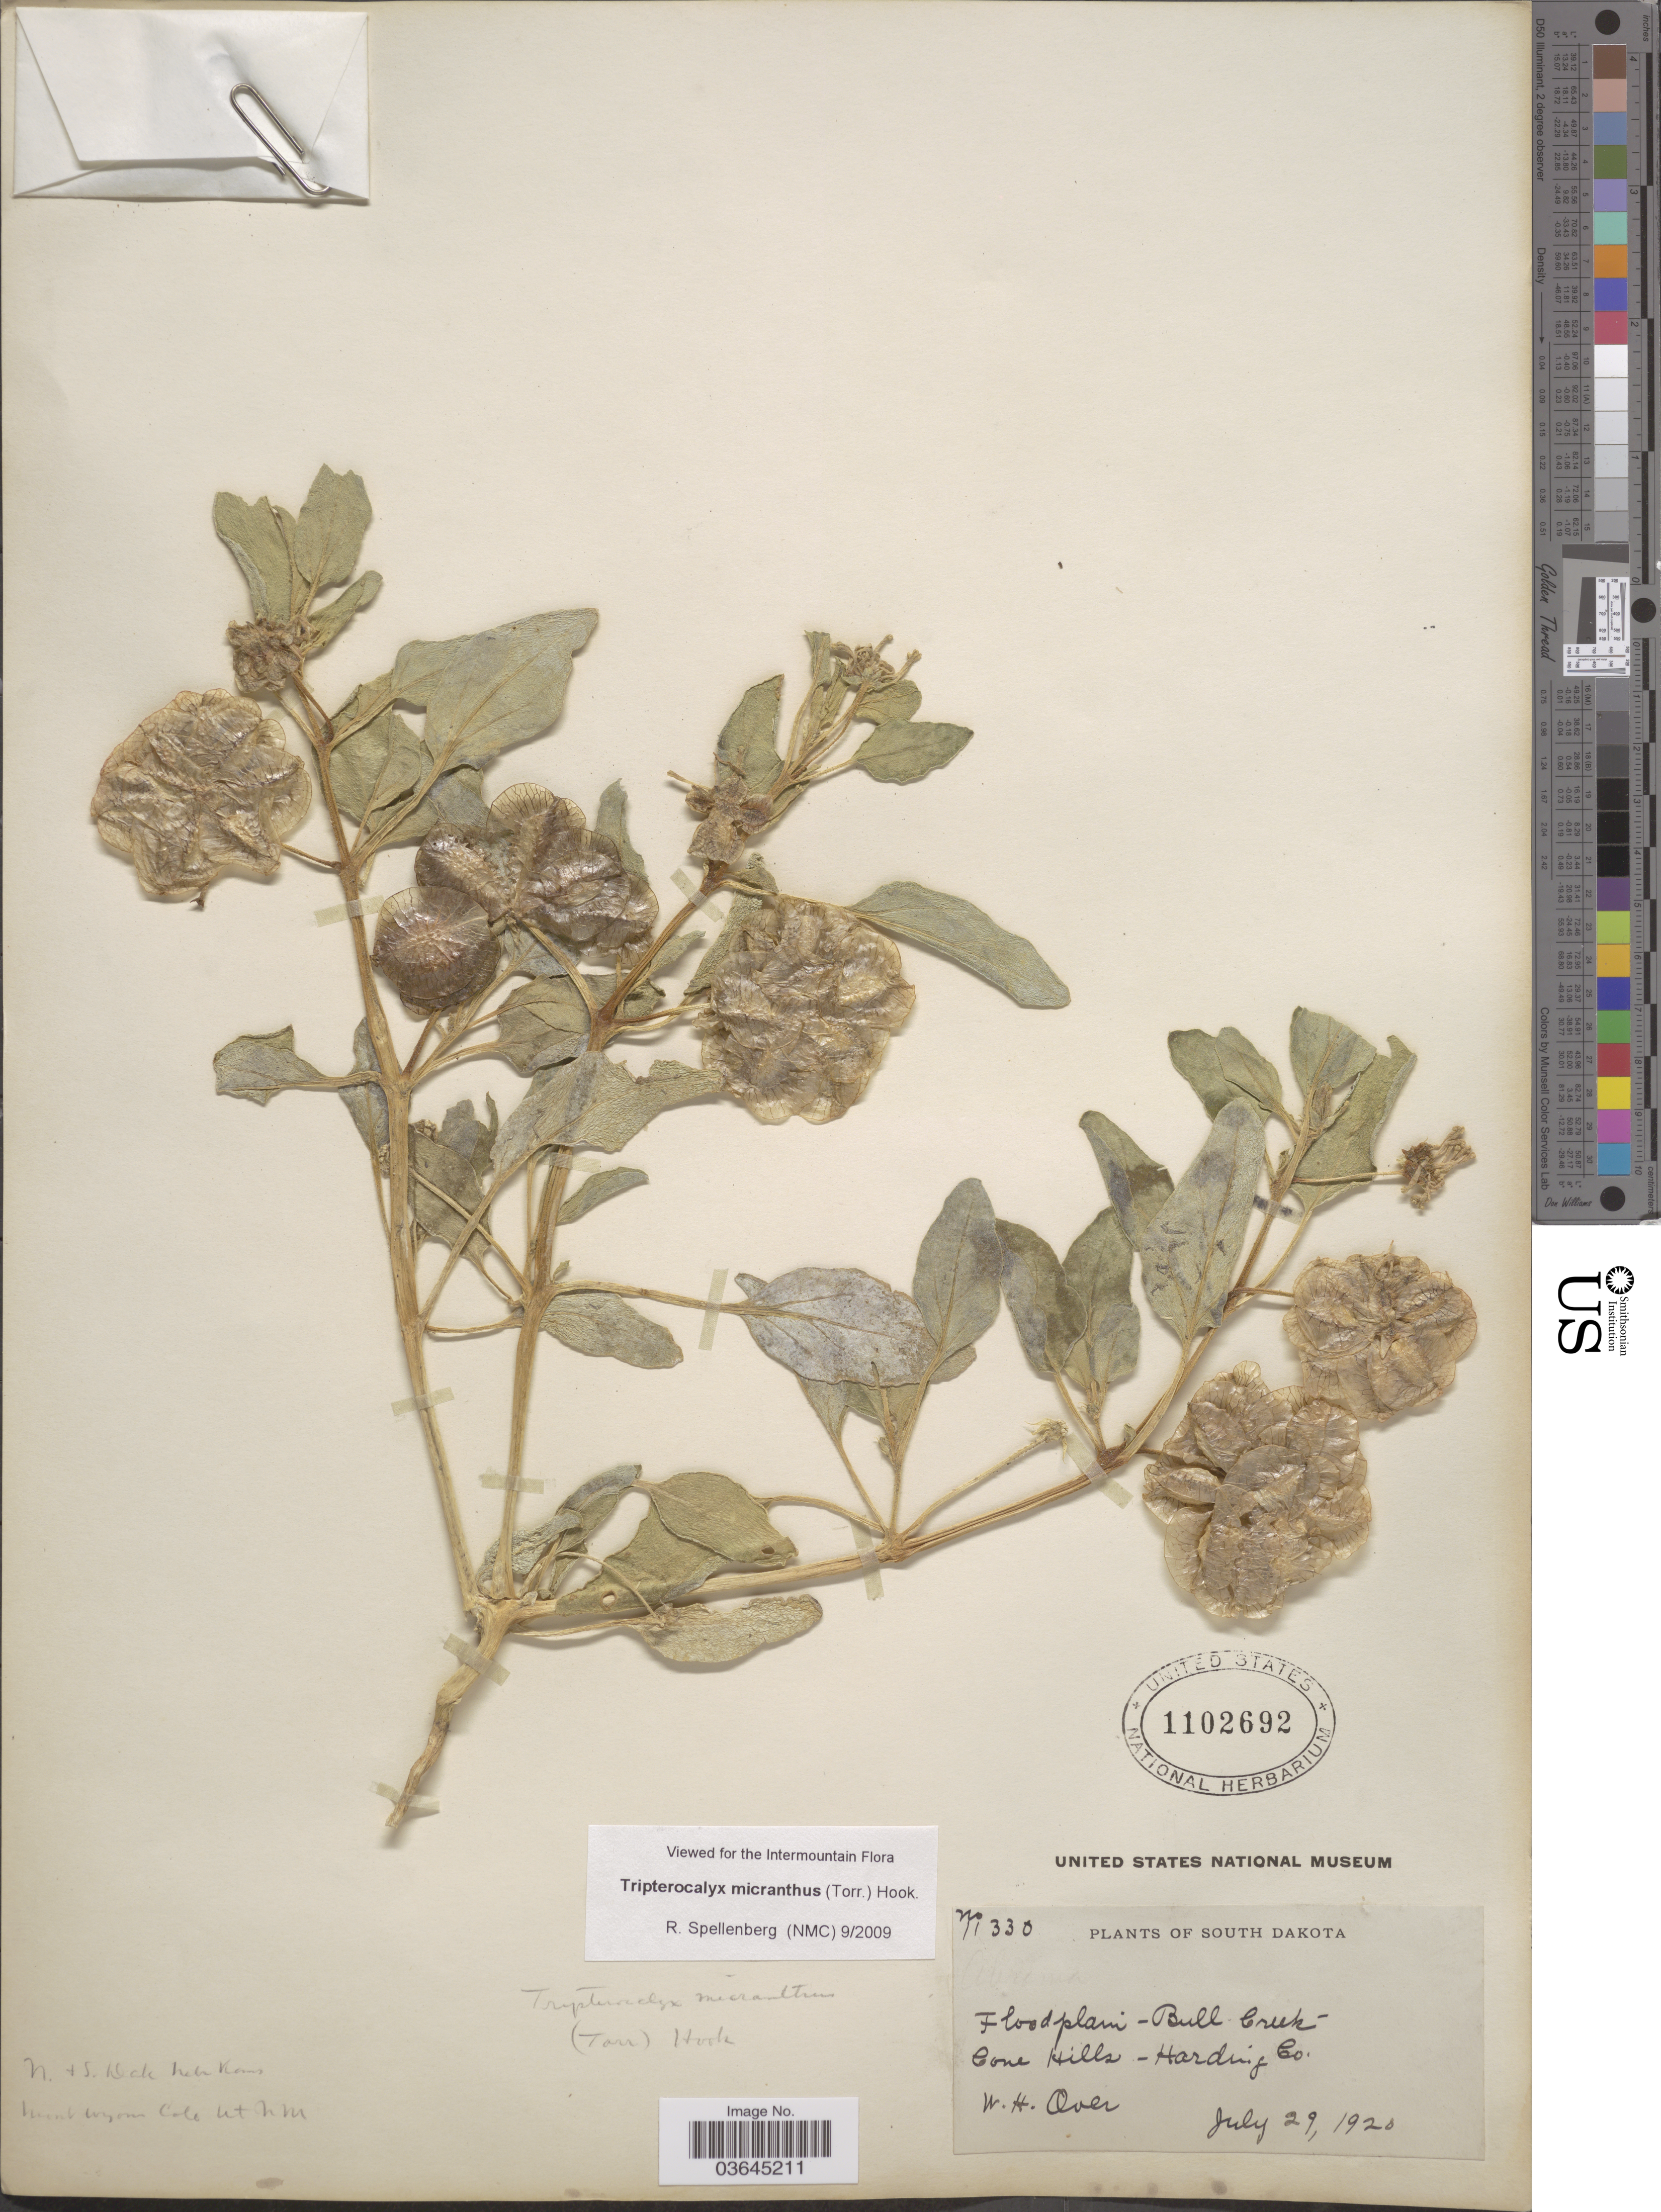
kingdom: Plantae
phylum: Tracheophyta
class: Magnoliopsida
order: Caryophyllales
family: Nyctaginaceae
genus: Tripterocalyx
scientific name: Tripterocalyx micranthus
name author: (Torr.) Hook.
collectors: W. Over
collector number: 11330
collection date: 1920-07-29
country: United States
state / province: South Dakota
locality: Floodplain - Bull Creek - Cone Hills - Harding Co.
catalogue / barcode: US 1102692